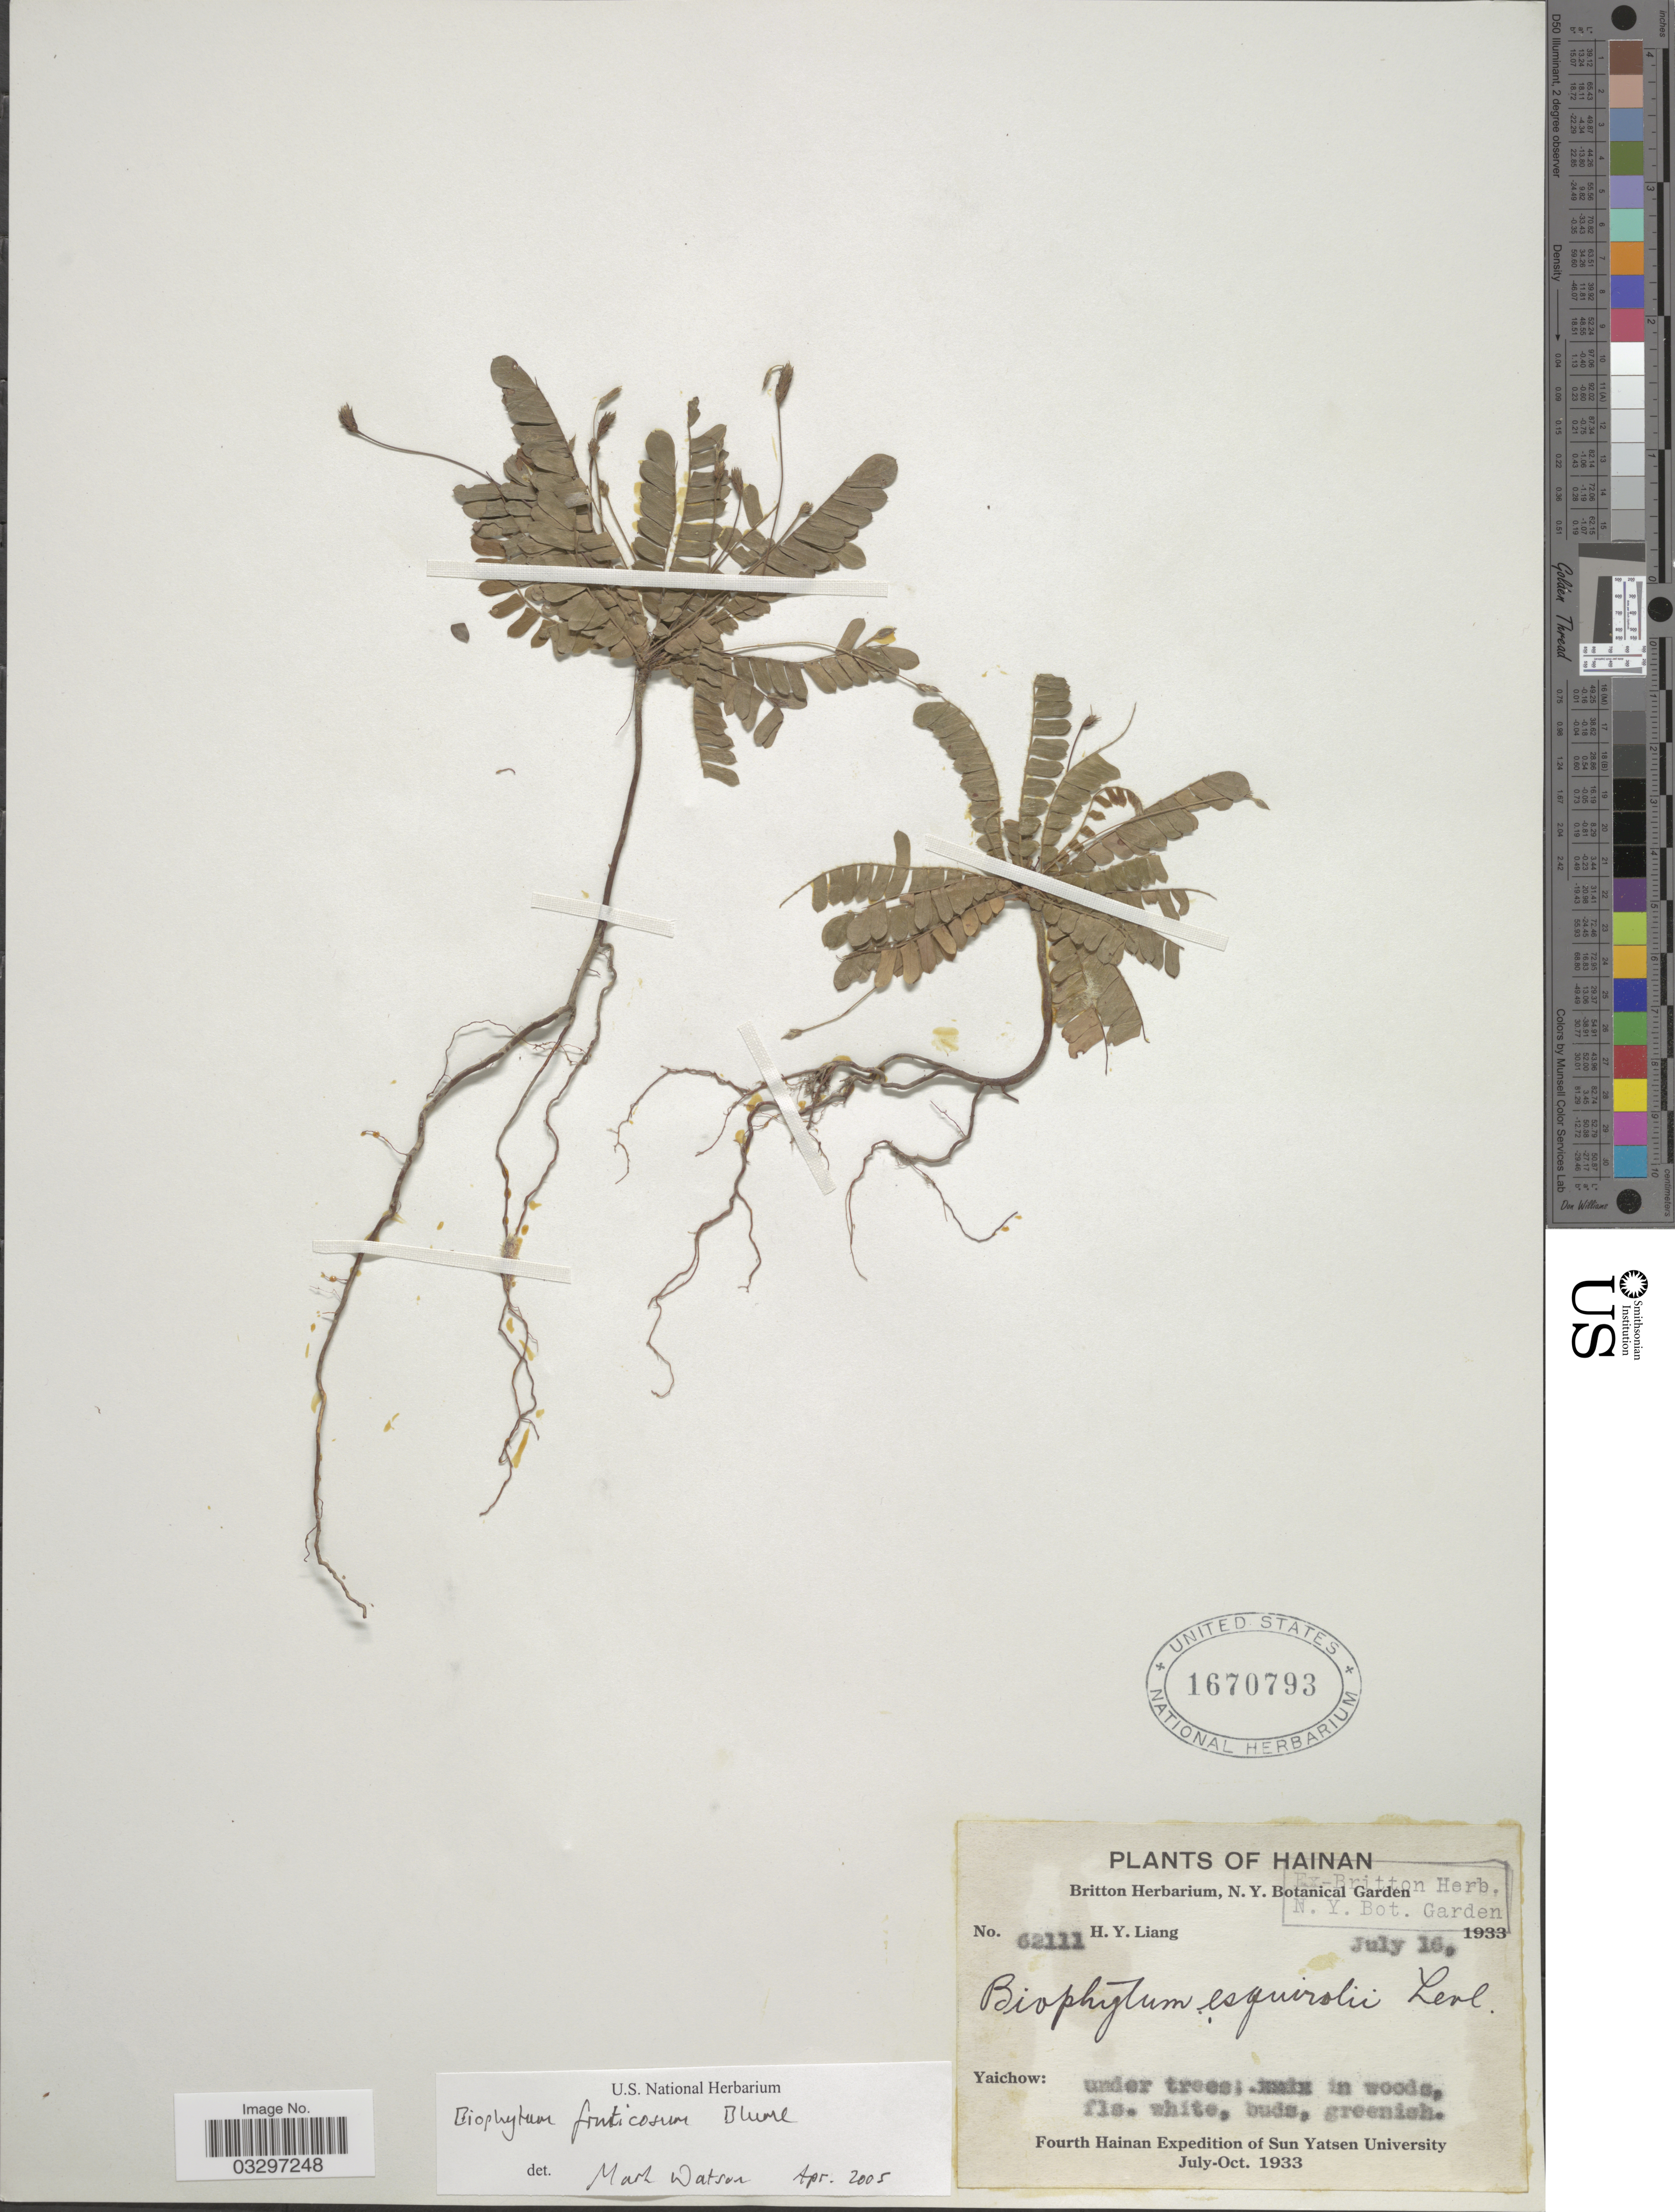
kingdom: Plantae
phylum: Tracheophyta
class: Magnoliopsida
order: Oxalidales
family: Oxalidaceae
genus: Biophytum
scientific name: Biophytum fruticosum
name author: Blume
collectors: H. Y. Liang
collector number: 62111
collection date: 1933-07-16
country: China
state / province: Hainan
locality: Yaichow.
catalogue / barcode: US 1670793